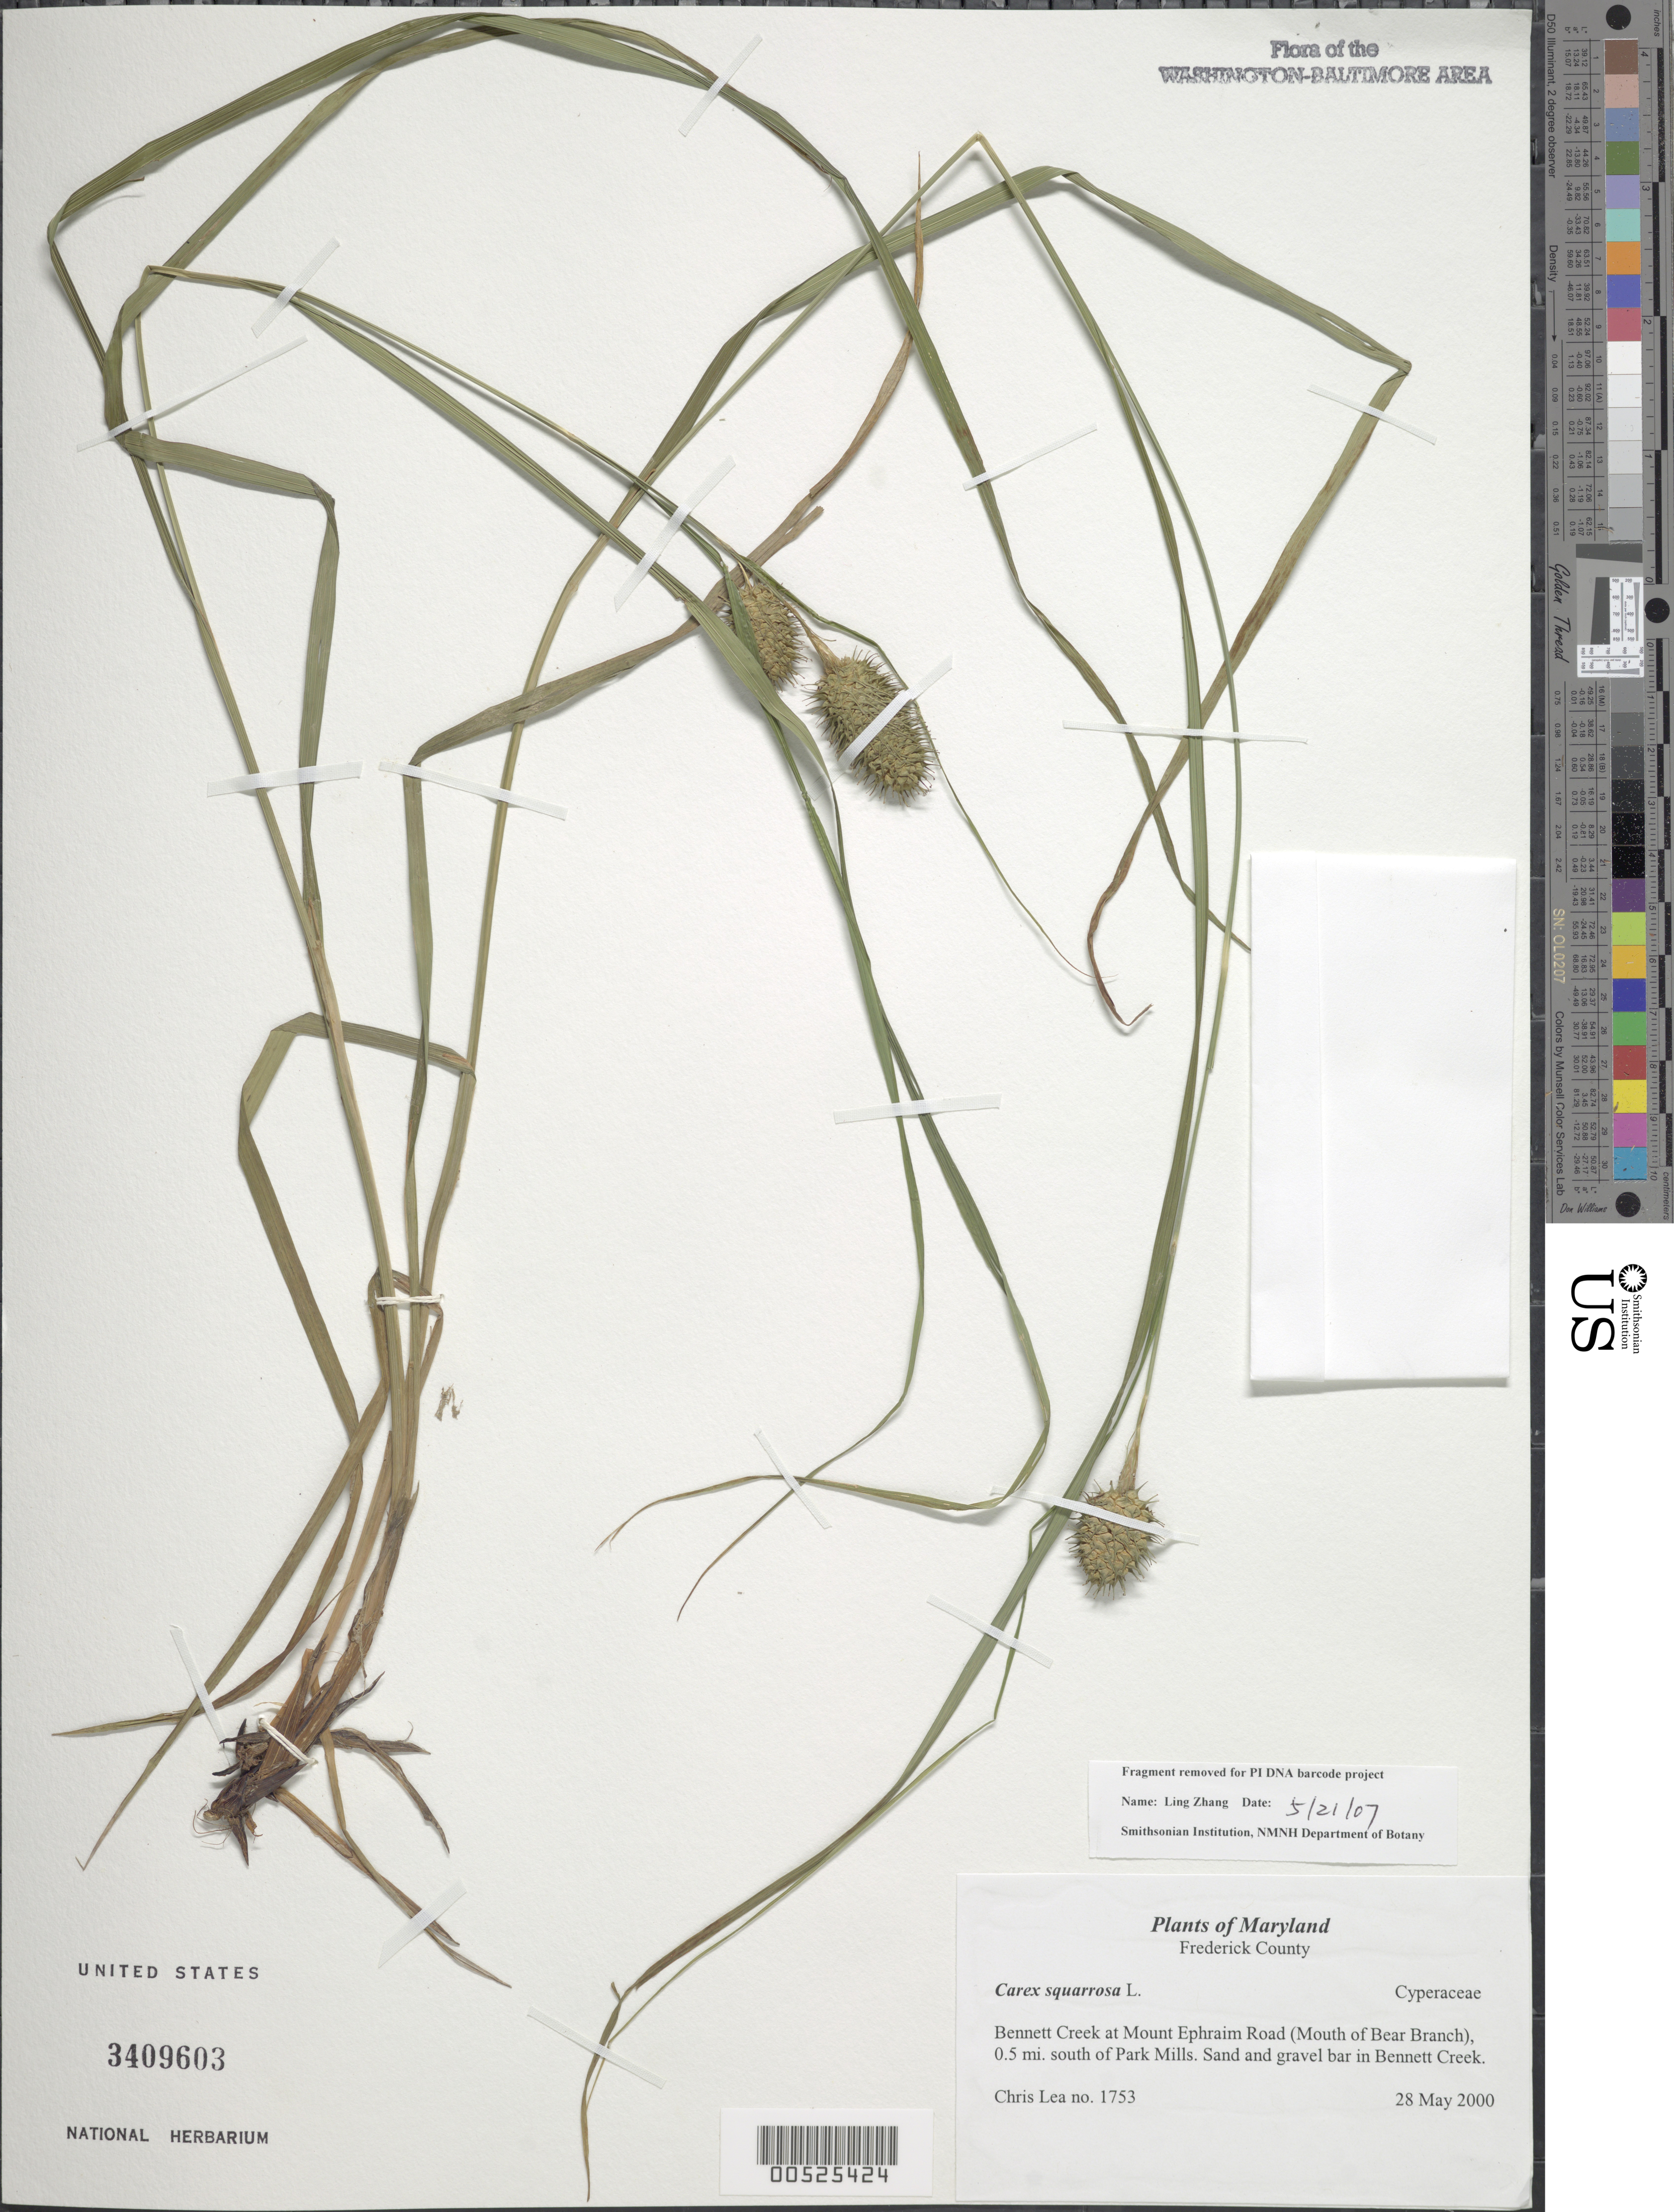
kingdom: Plantae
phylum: Tracheophyta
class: Liliopsida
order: Poales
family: Cyperaceae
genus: Carex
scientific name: Carex squarrosa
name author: L.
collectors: C. Lea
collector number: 1753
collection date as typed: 28 May 2000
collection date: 2000-05-28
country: United States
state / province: Maryland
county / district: Frederick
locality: Bennett Creek at Mount Ephraim Road (mouth of Bear Branch), 0.5 mi. south of Park Mills.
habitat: Sand and gravel bar.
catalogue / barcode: US 3409603